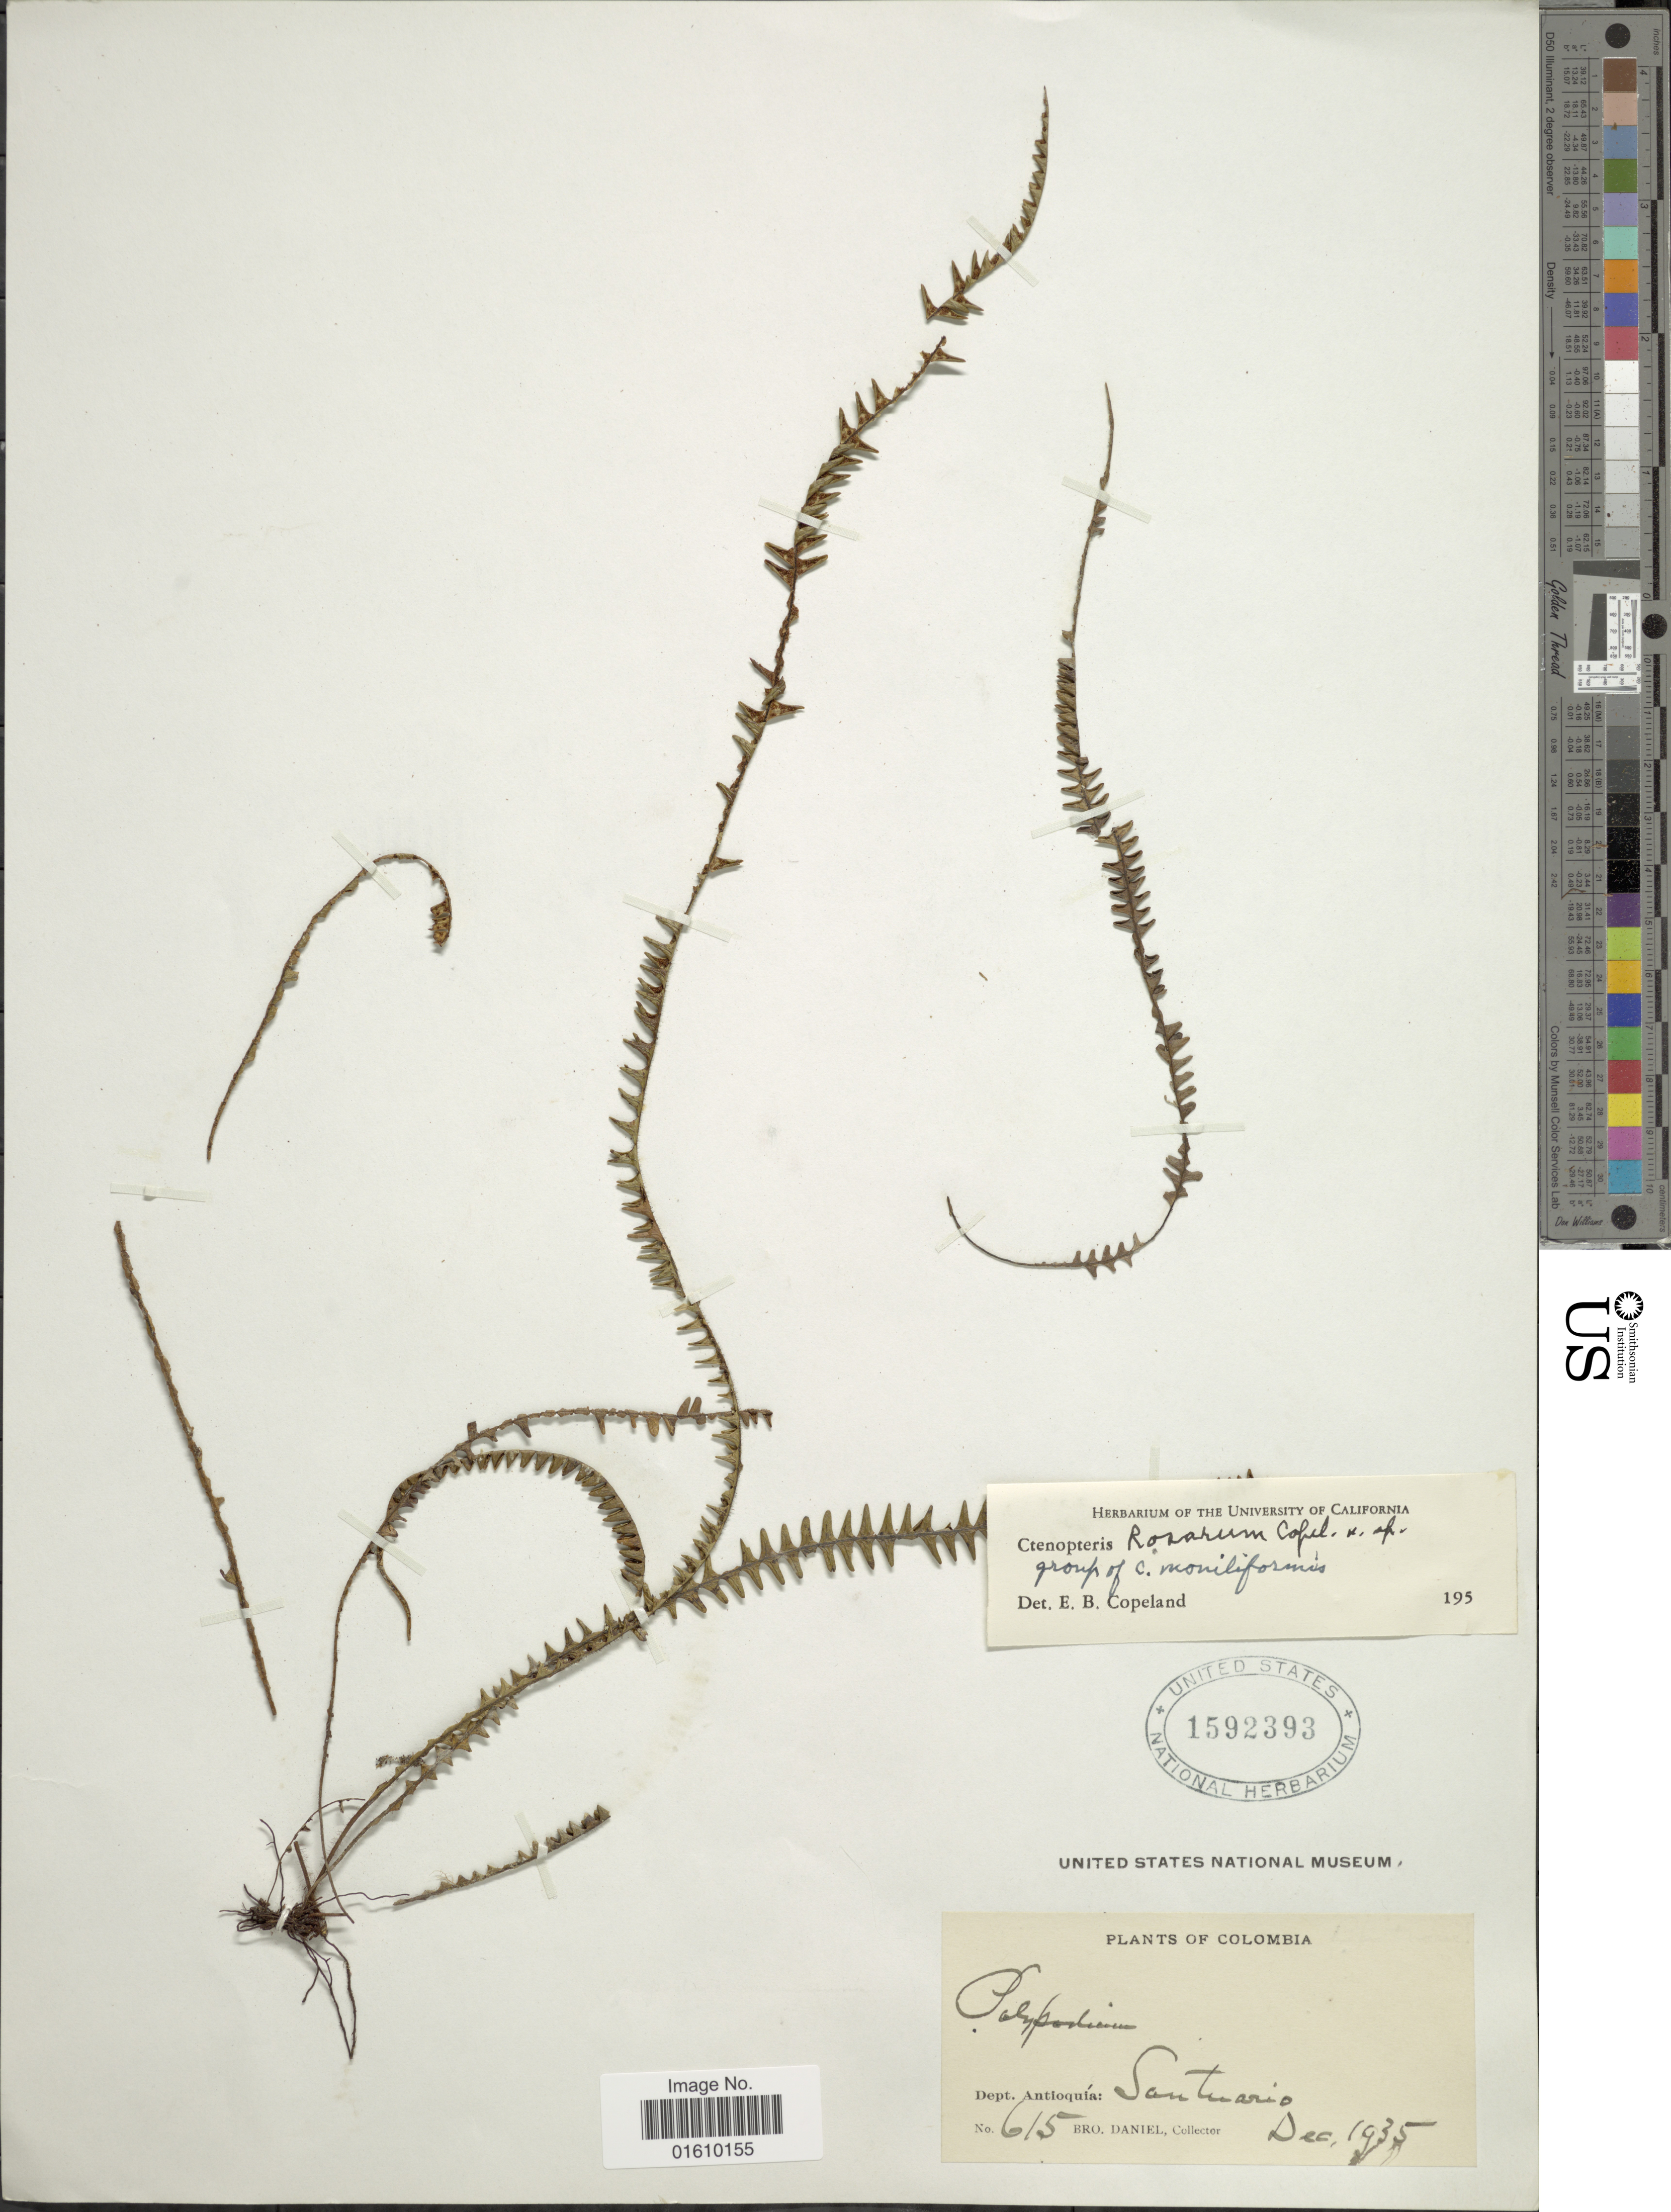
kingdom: Plantae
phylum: Tracheophyta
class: Polypodiopsida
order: Polypodiales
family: Polypodiaceae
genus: Melpomene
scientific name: Melpomene rosarum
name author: (Copel.) A.R. Sm. & R.C. Moran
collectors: Bro. Daniel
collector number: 615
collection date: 1935-12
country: Colombia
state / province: Antioquia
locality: Santuario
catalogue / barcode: US 1592393